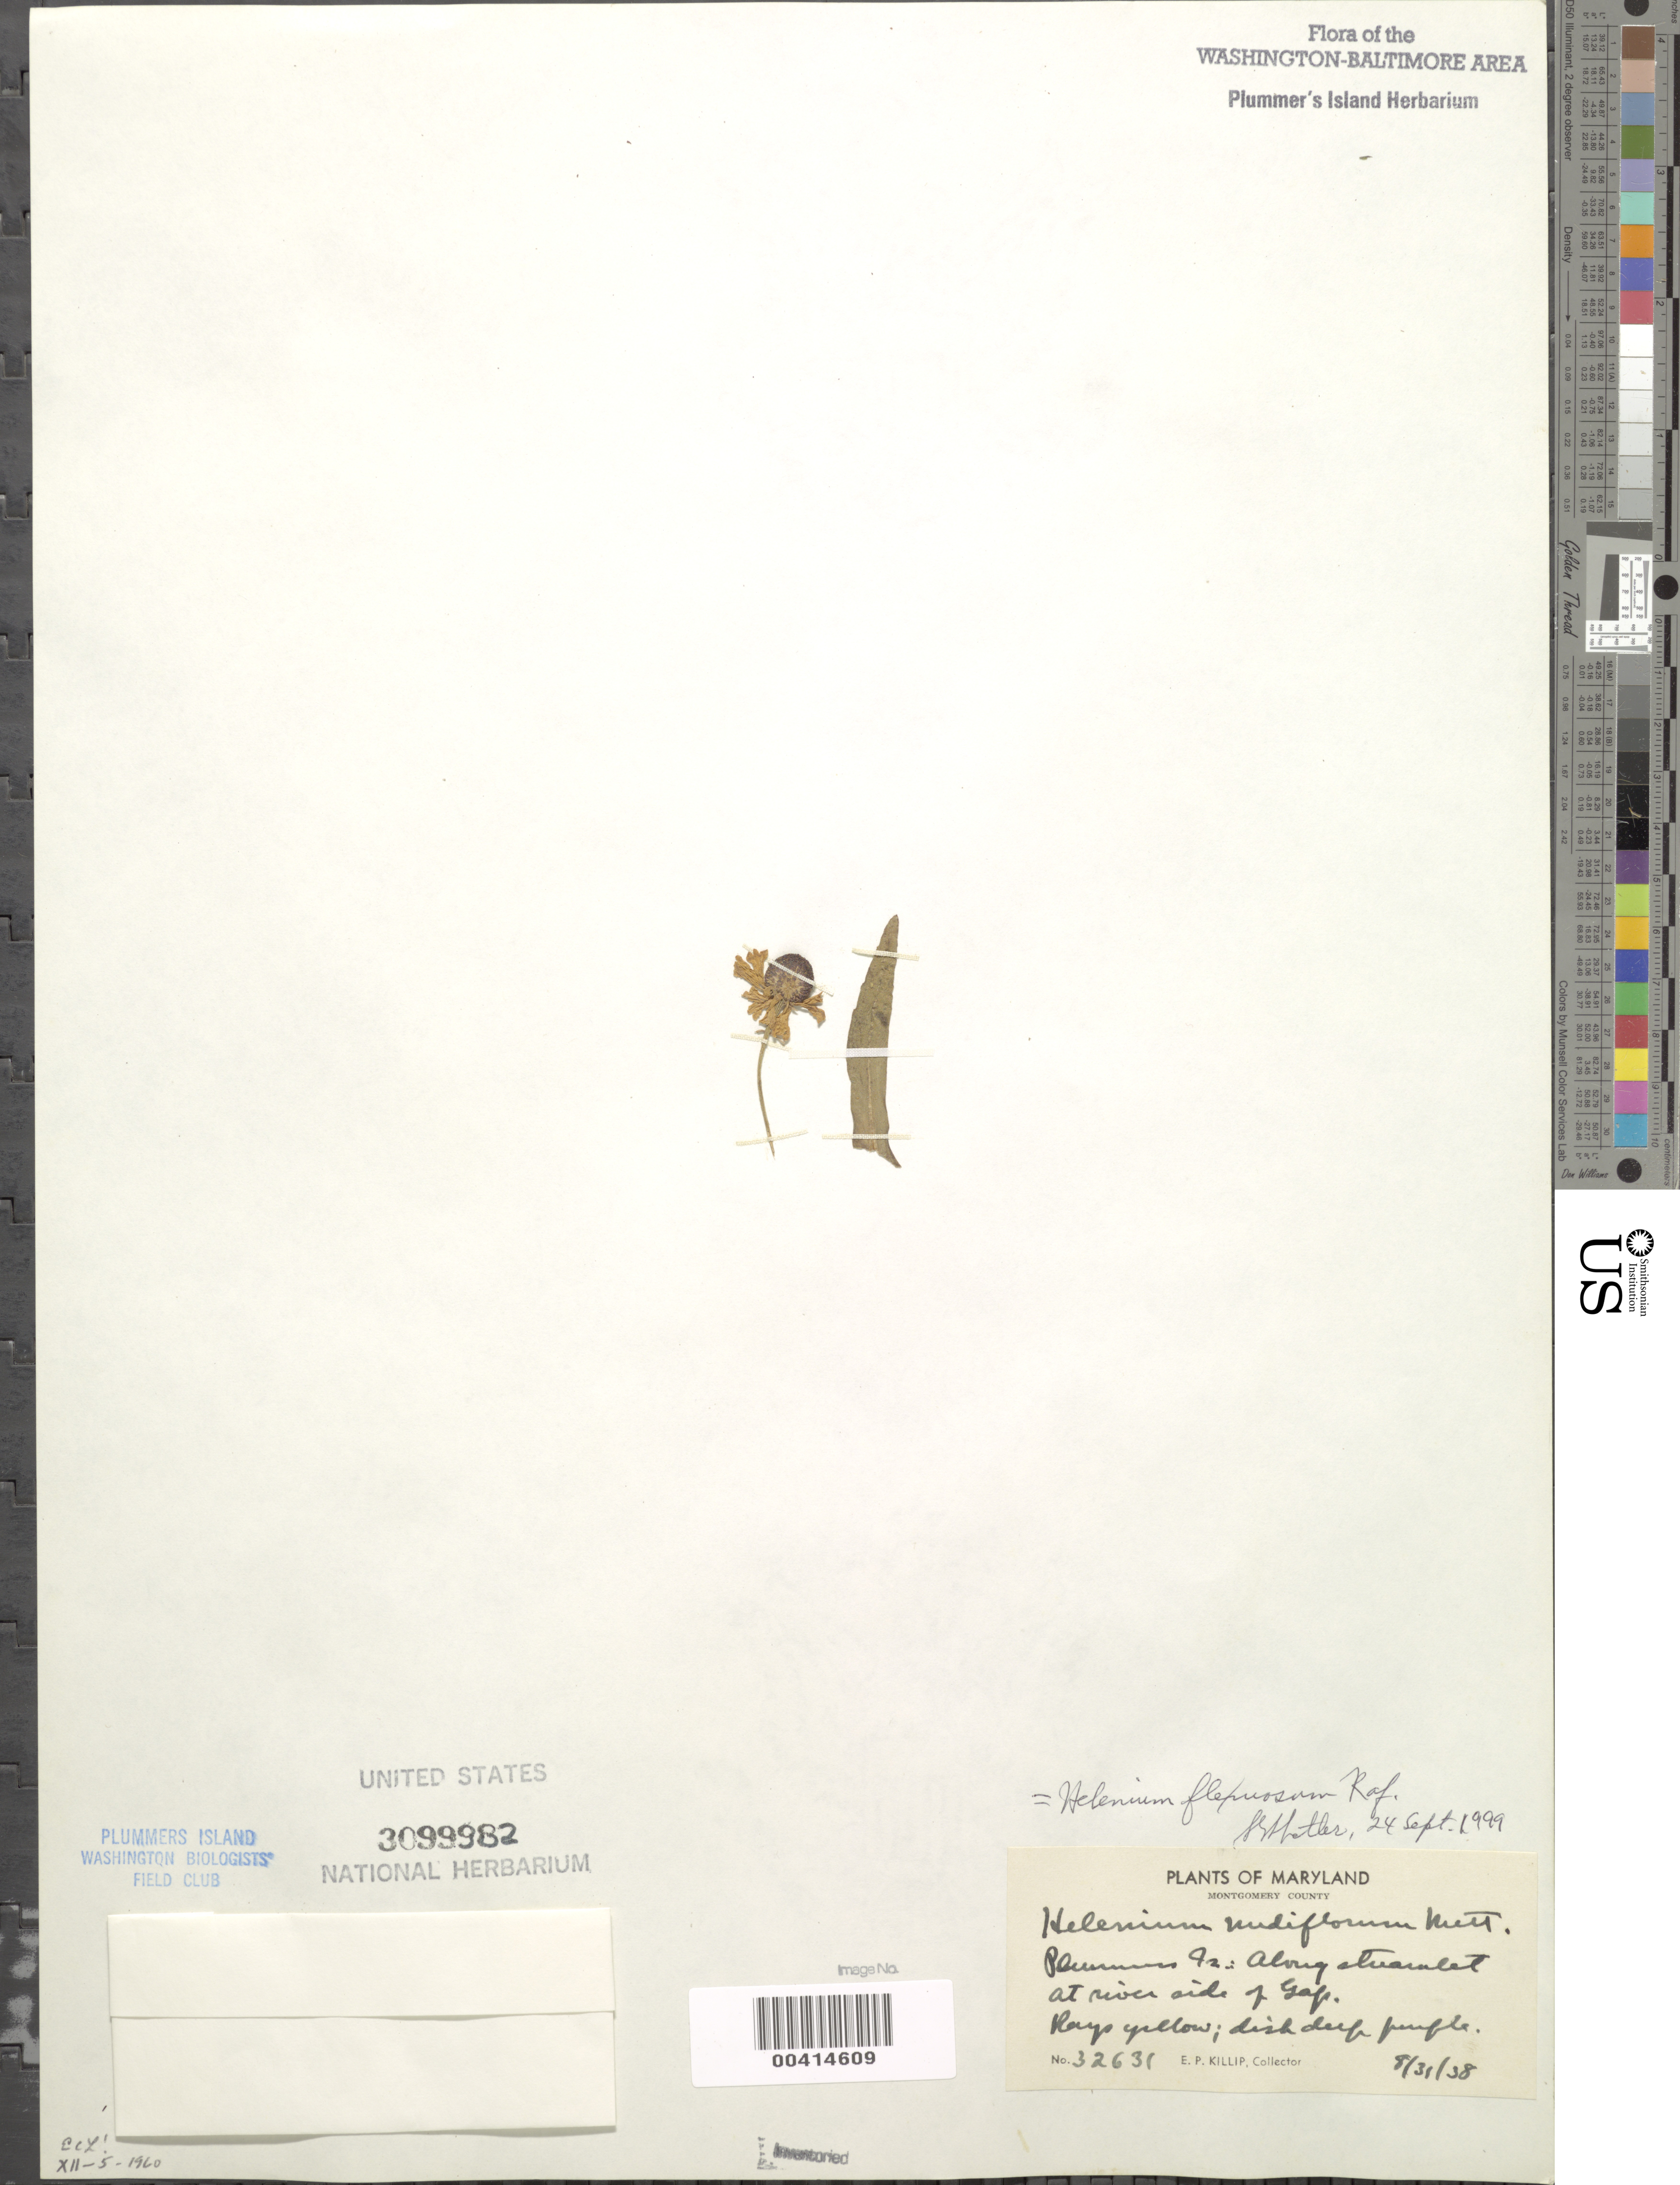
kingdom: Plantae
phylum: Tracheophyta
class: Magnoliopsida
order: Asterales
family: Asteraceae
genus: Helenium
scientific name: Helenium flexuosum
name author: Raf.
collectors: E. P. Killip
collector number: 32631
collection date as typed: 31 Aug 1938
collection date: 1938-08-31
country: United States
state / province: Maryland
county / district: Montgomery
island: Plummers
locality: Plummer's Island; river side of Gap C. & O. Canal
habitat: Along streamlet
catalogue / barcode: US 3099982